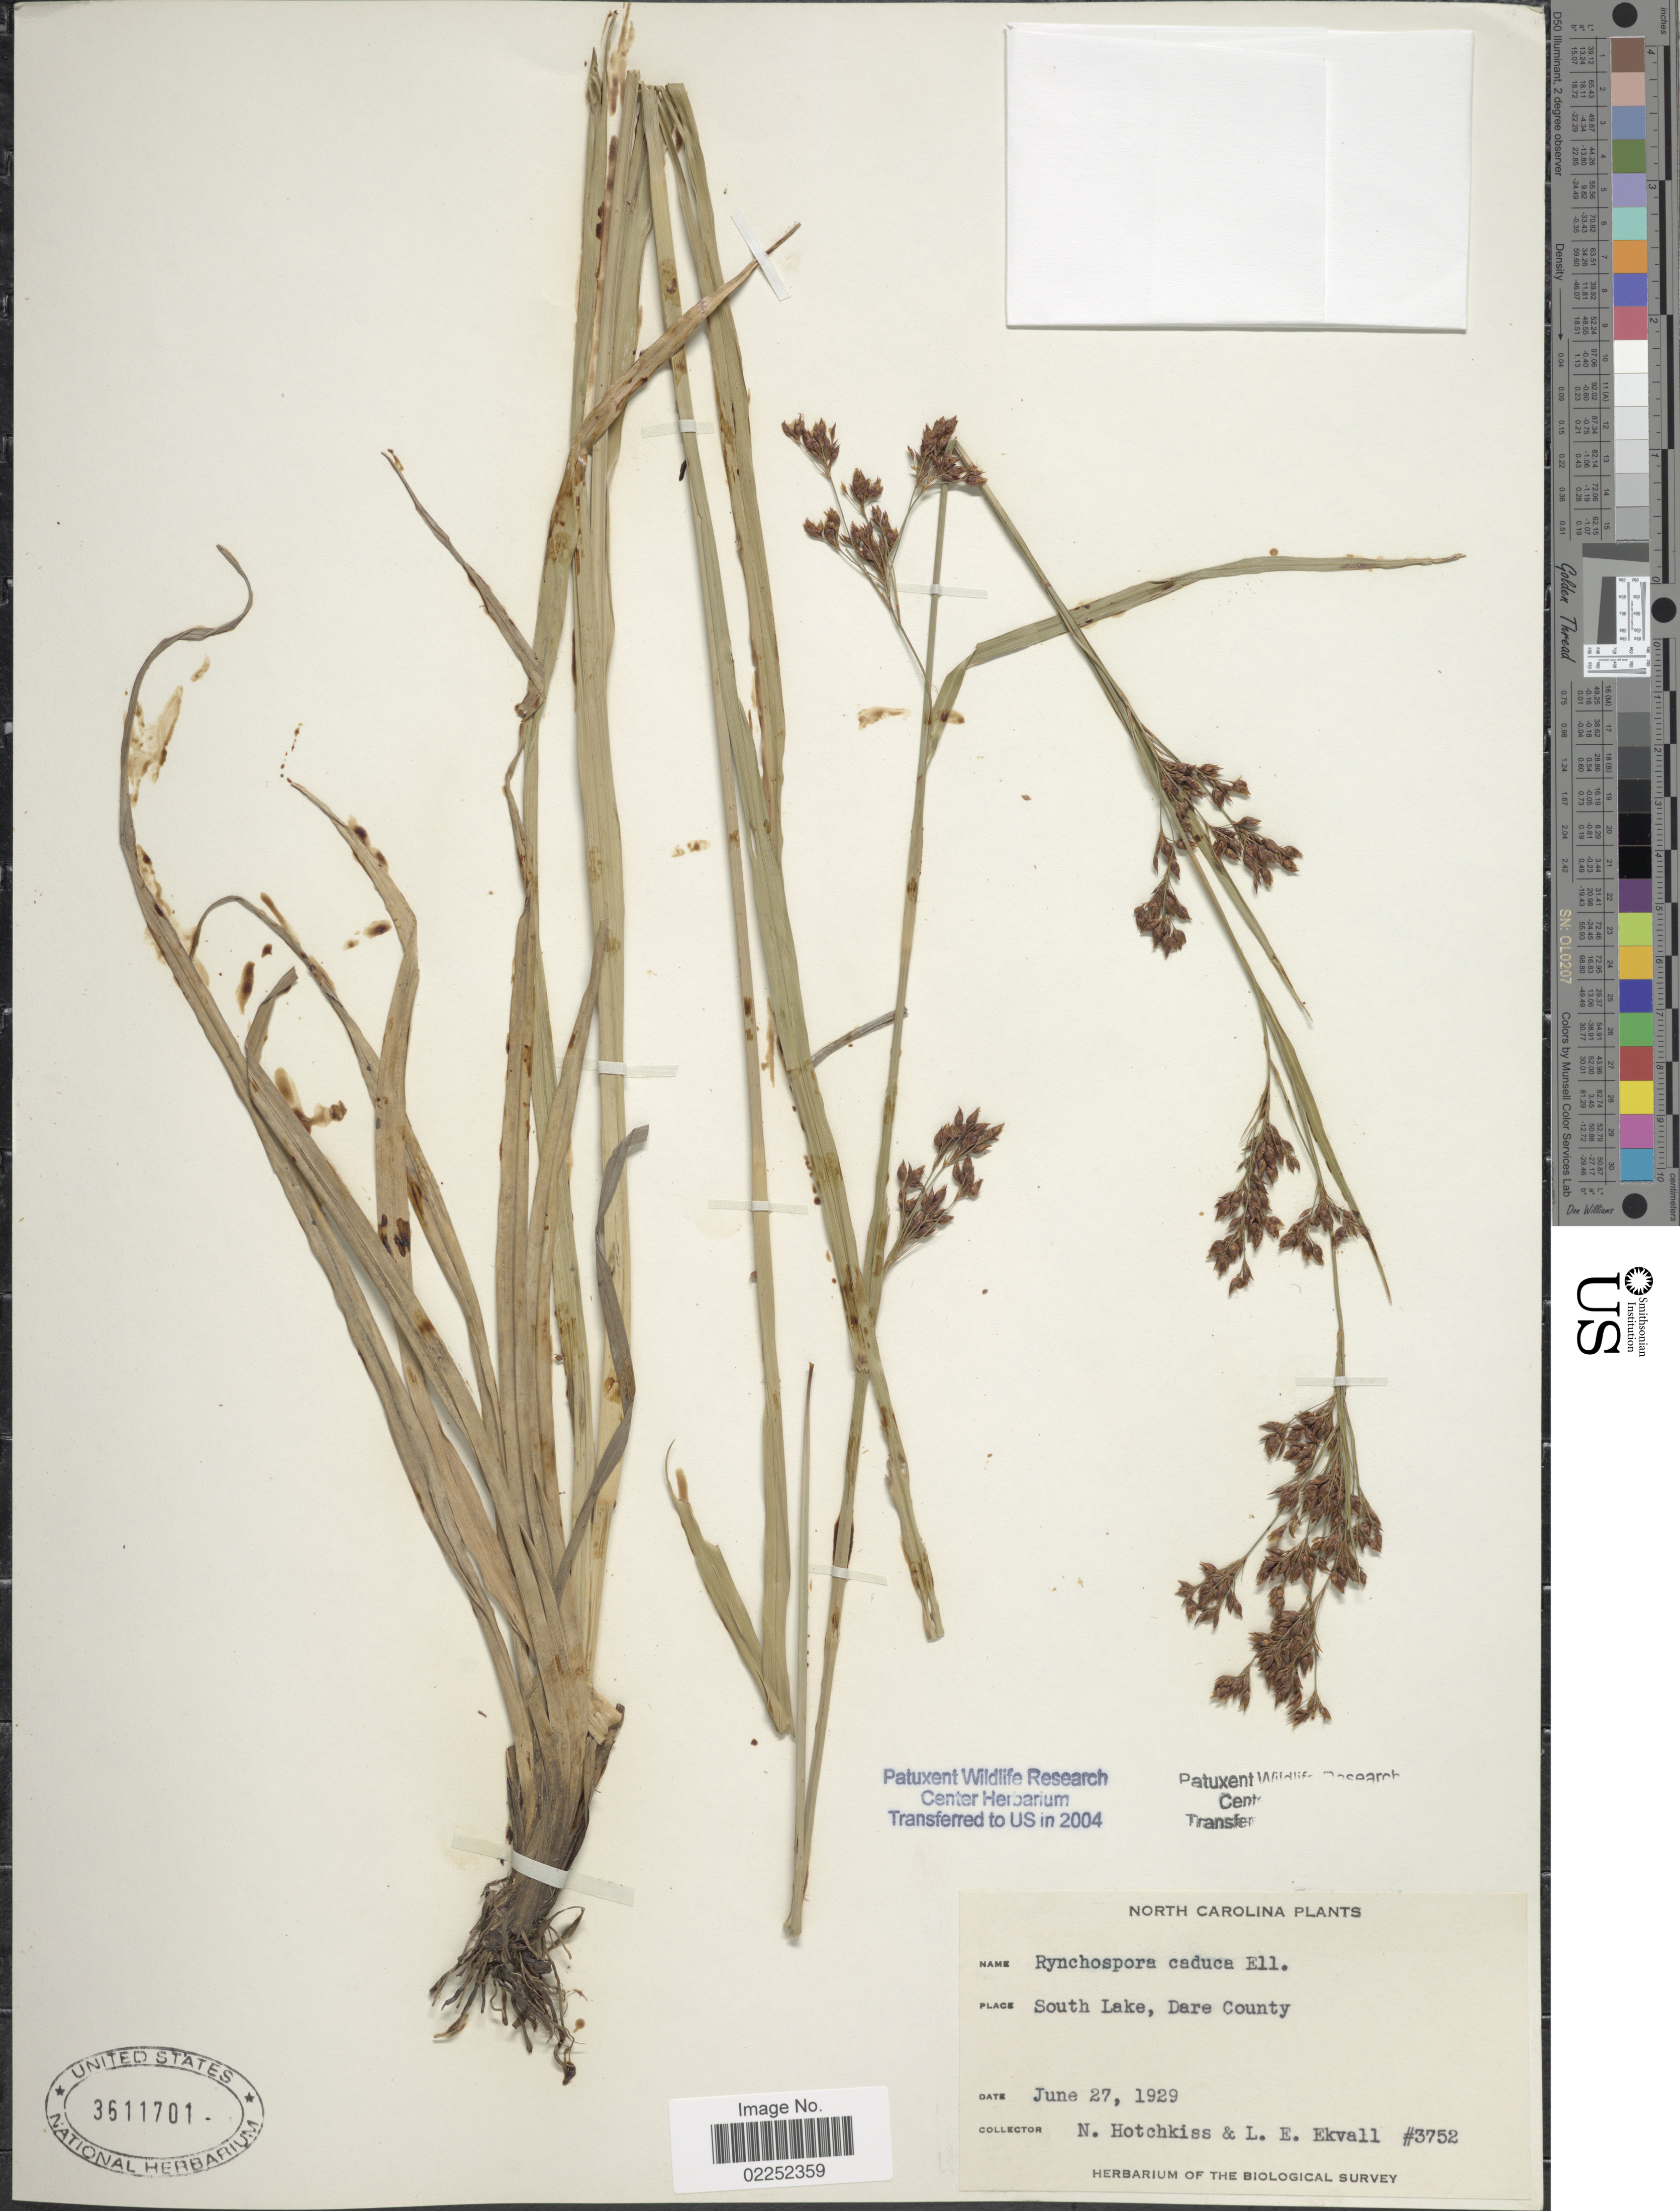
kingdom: Plantae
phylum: Tracheophyta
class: Liliopsida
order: Poales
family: Cyperaceae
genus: Rhynchospora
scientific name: Rhynchospora caduca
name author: Elliott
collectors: N. Hotchkiss & L. Ekvall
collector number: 3752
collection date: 1929-06-27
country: United States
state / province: North Carolina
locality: South Lake, Dare County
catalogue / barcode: US 3611701